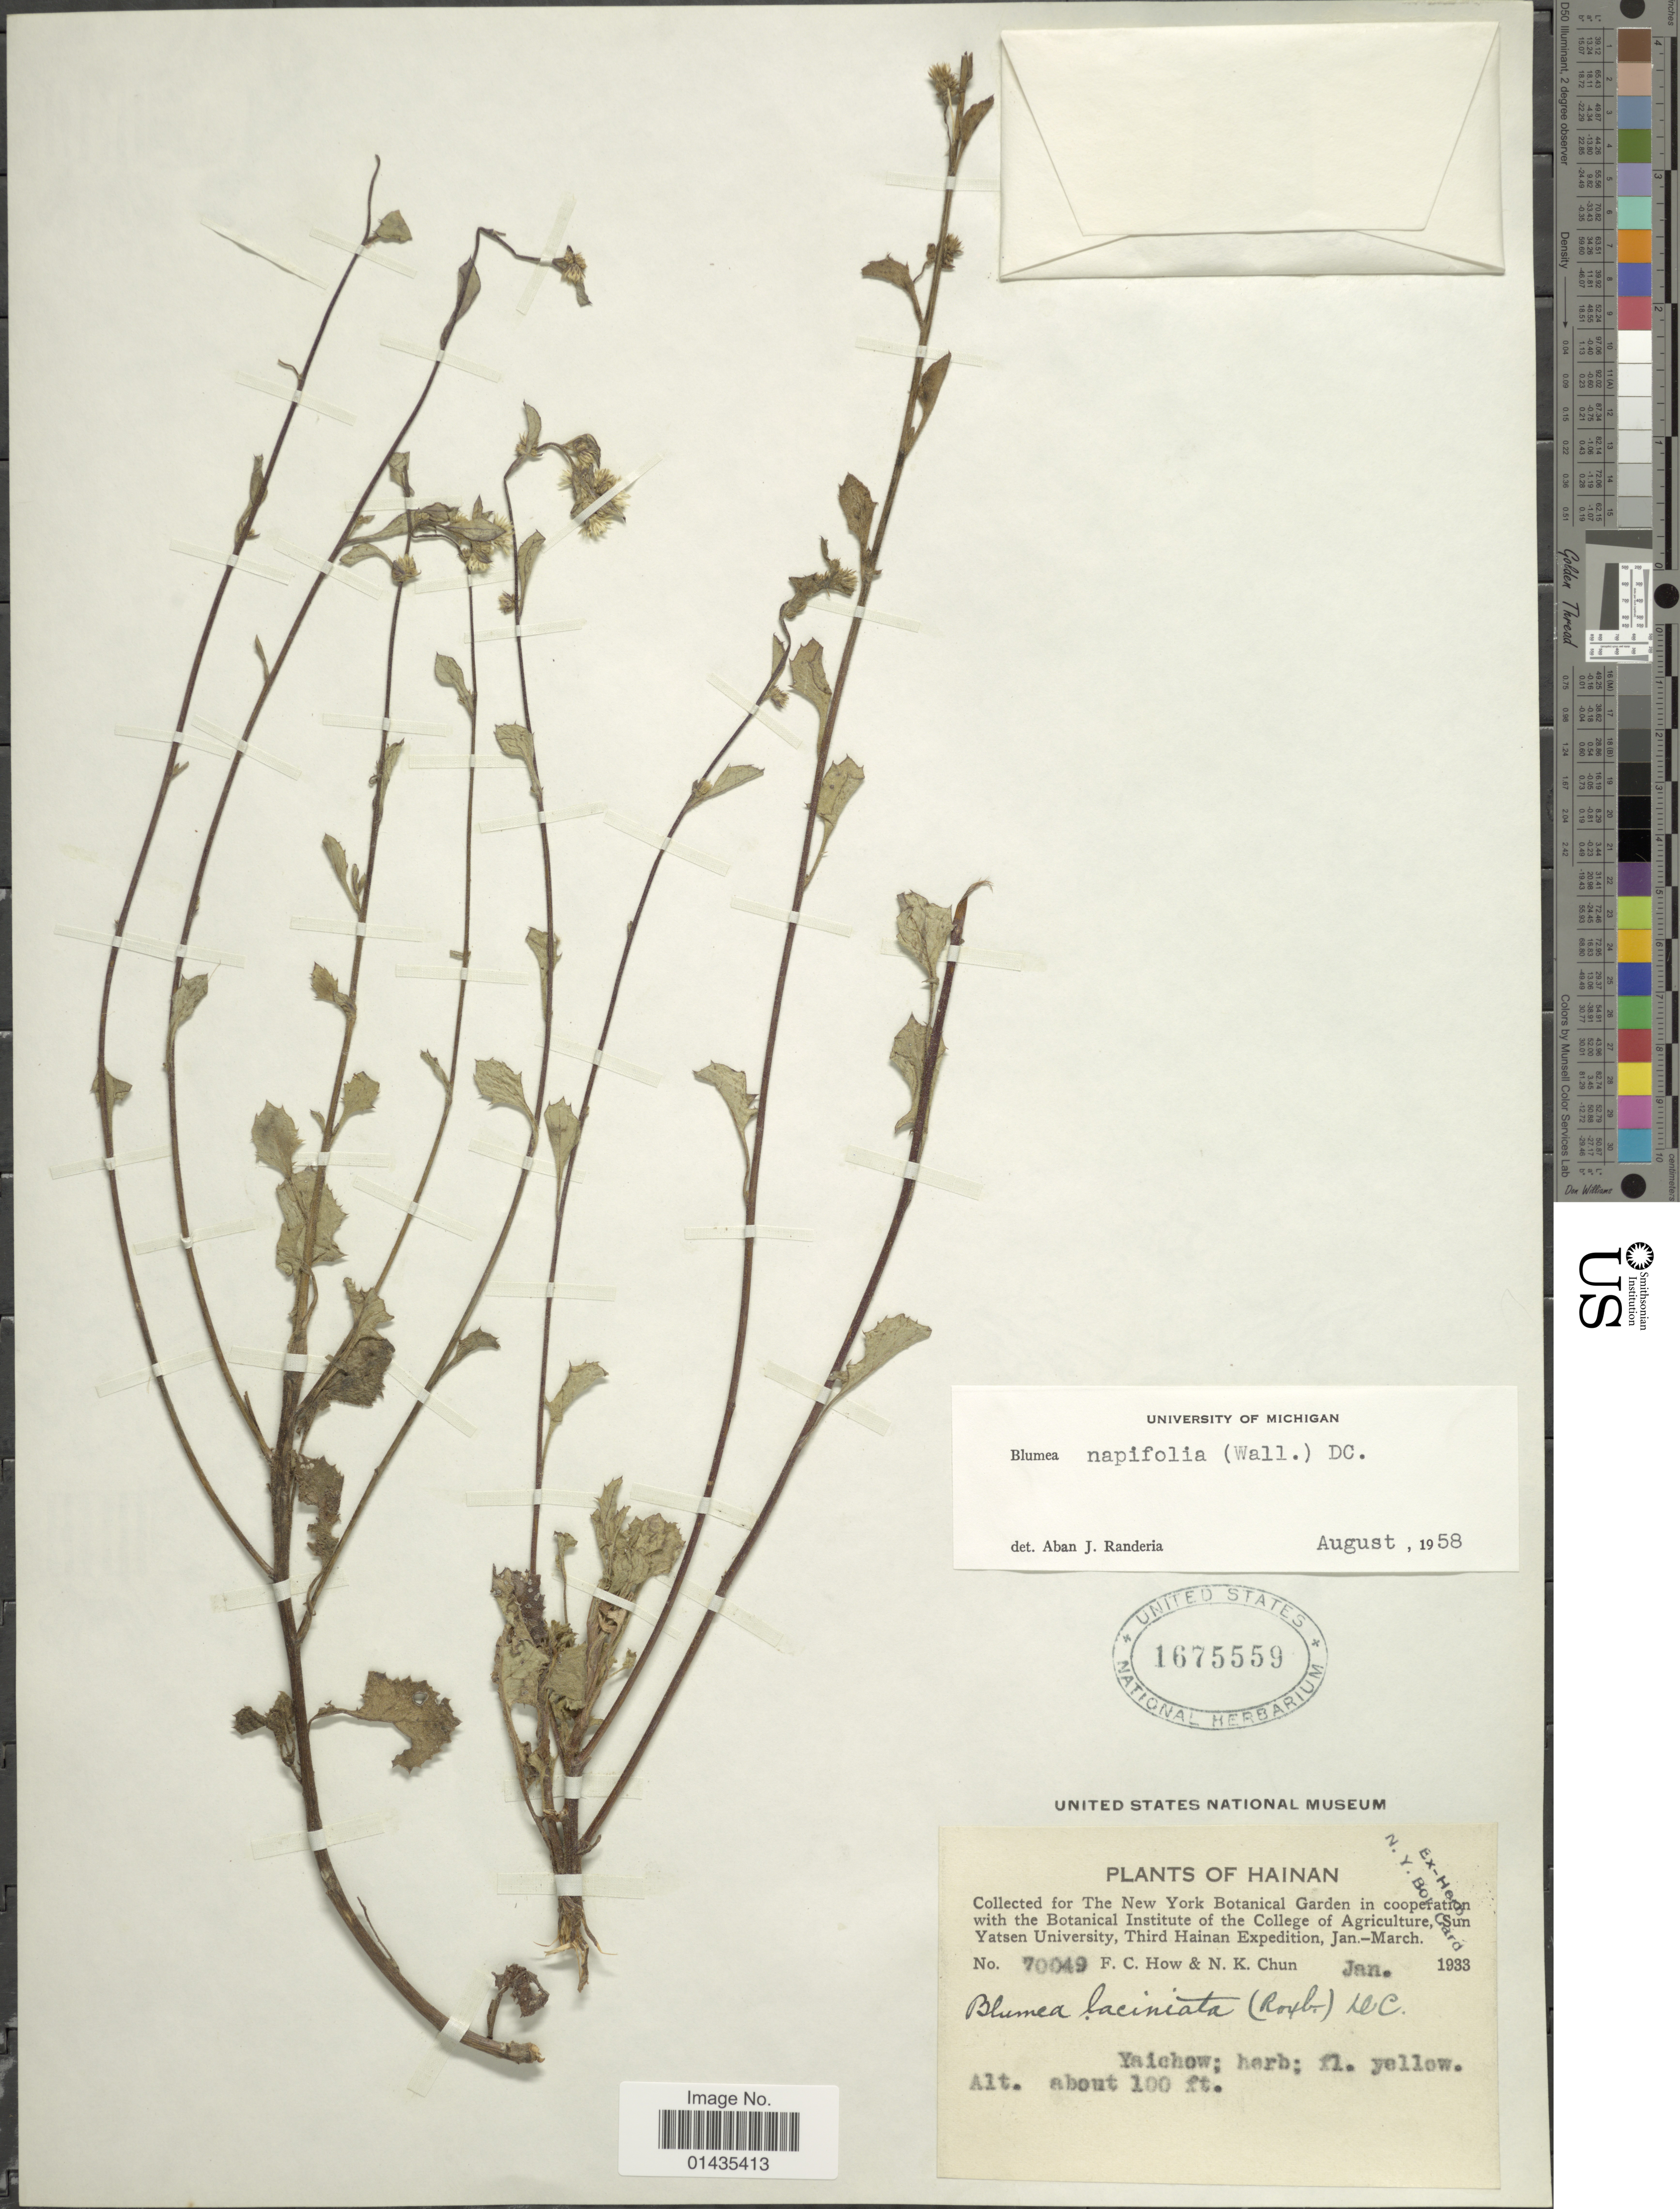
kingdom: Plantae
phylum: Tracheophyta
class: Magnoliopsida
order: Asterales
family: Asteraceae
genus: Blumea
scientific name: Blumea napifolia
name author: DC.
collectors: F. C. How & N. K. Chun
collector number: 70049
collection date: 1933-01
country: China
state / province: Hainan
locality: Yaichow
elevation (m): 30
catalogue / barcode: US 1675559